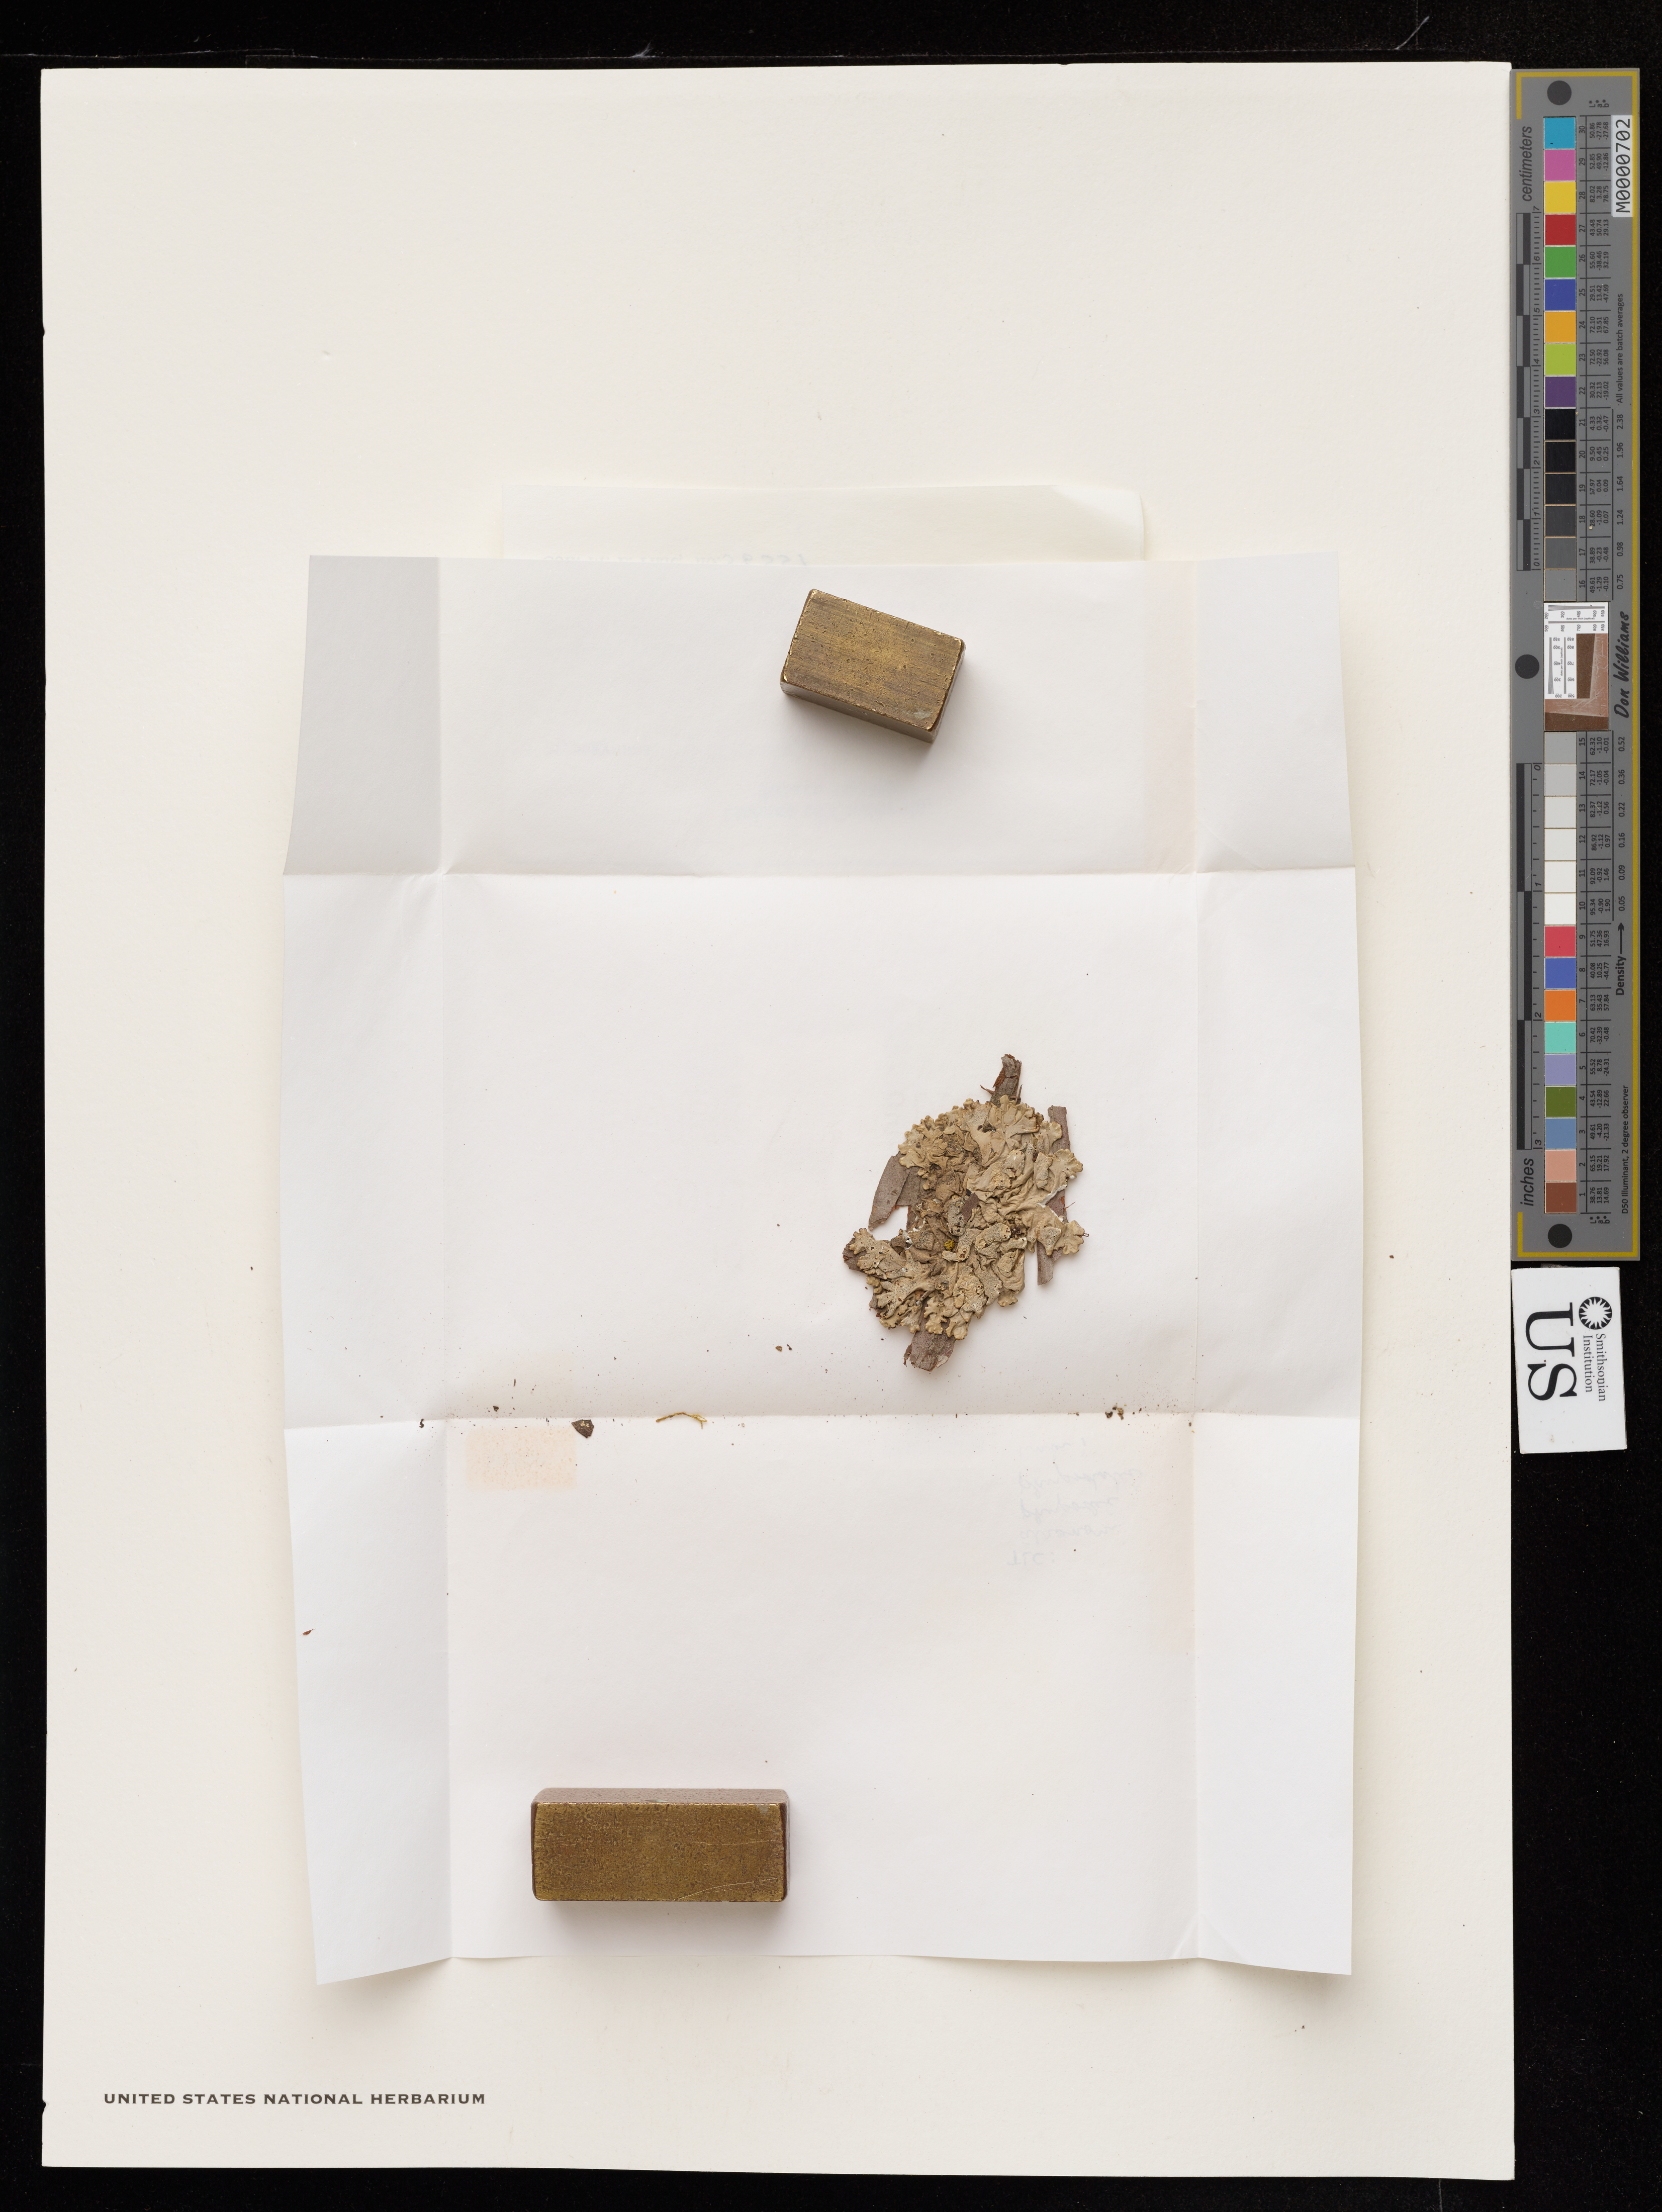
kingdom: Fungi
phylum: Ascomycota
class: Lecanoromycetes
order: Lecanorales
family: Parmeliaceae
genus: Hypogymnia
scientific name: Hypogymnia sierrae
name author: L.H. Pike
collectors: M. Hale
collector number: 56557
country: United States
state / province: California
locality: Balch mt. home park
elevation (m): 0